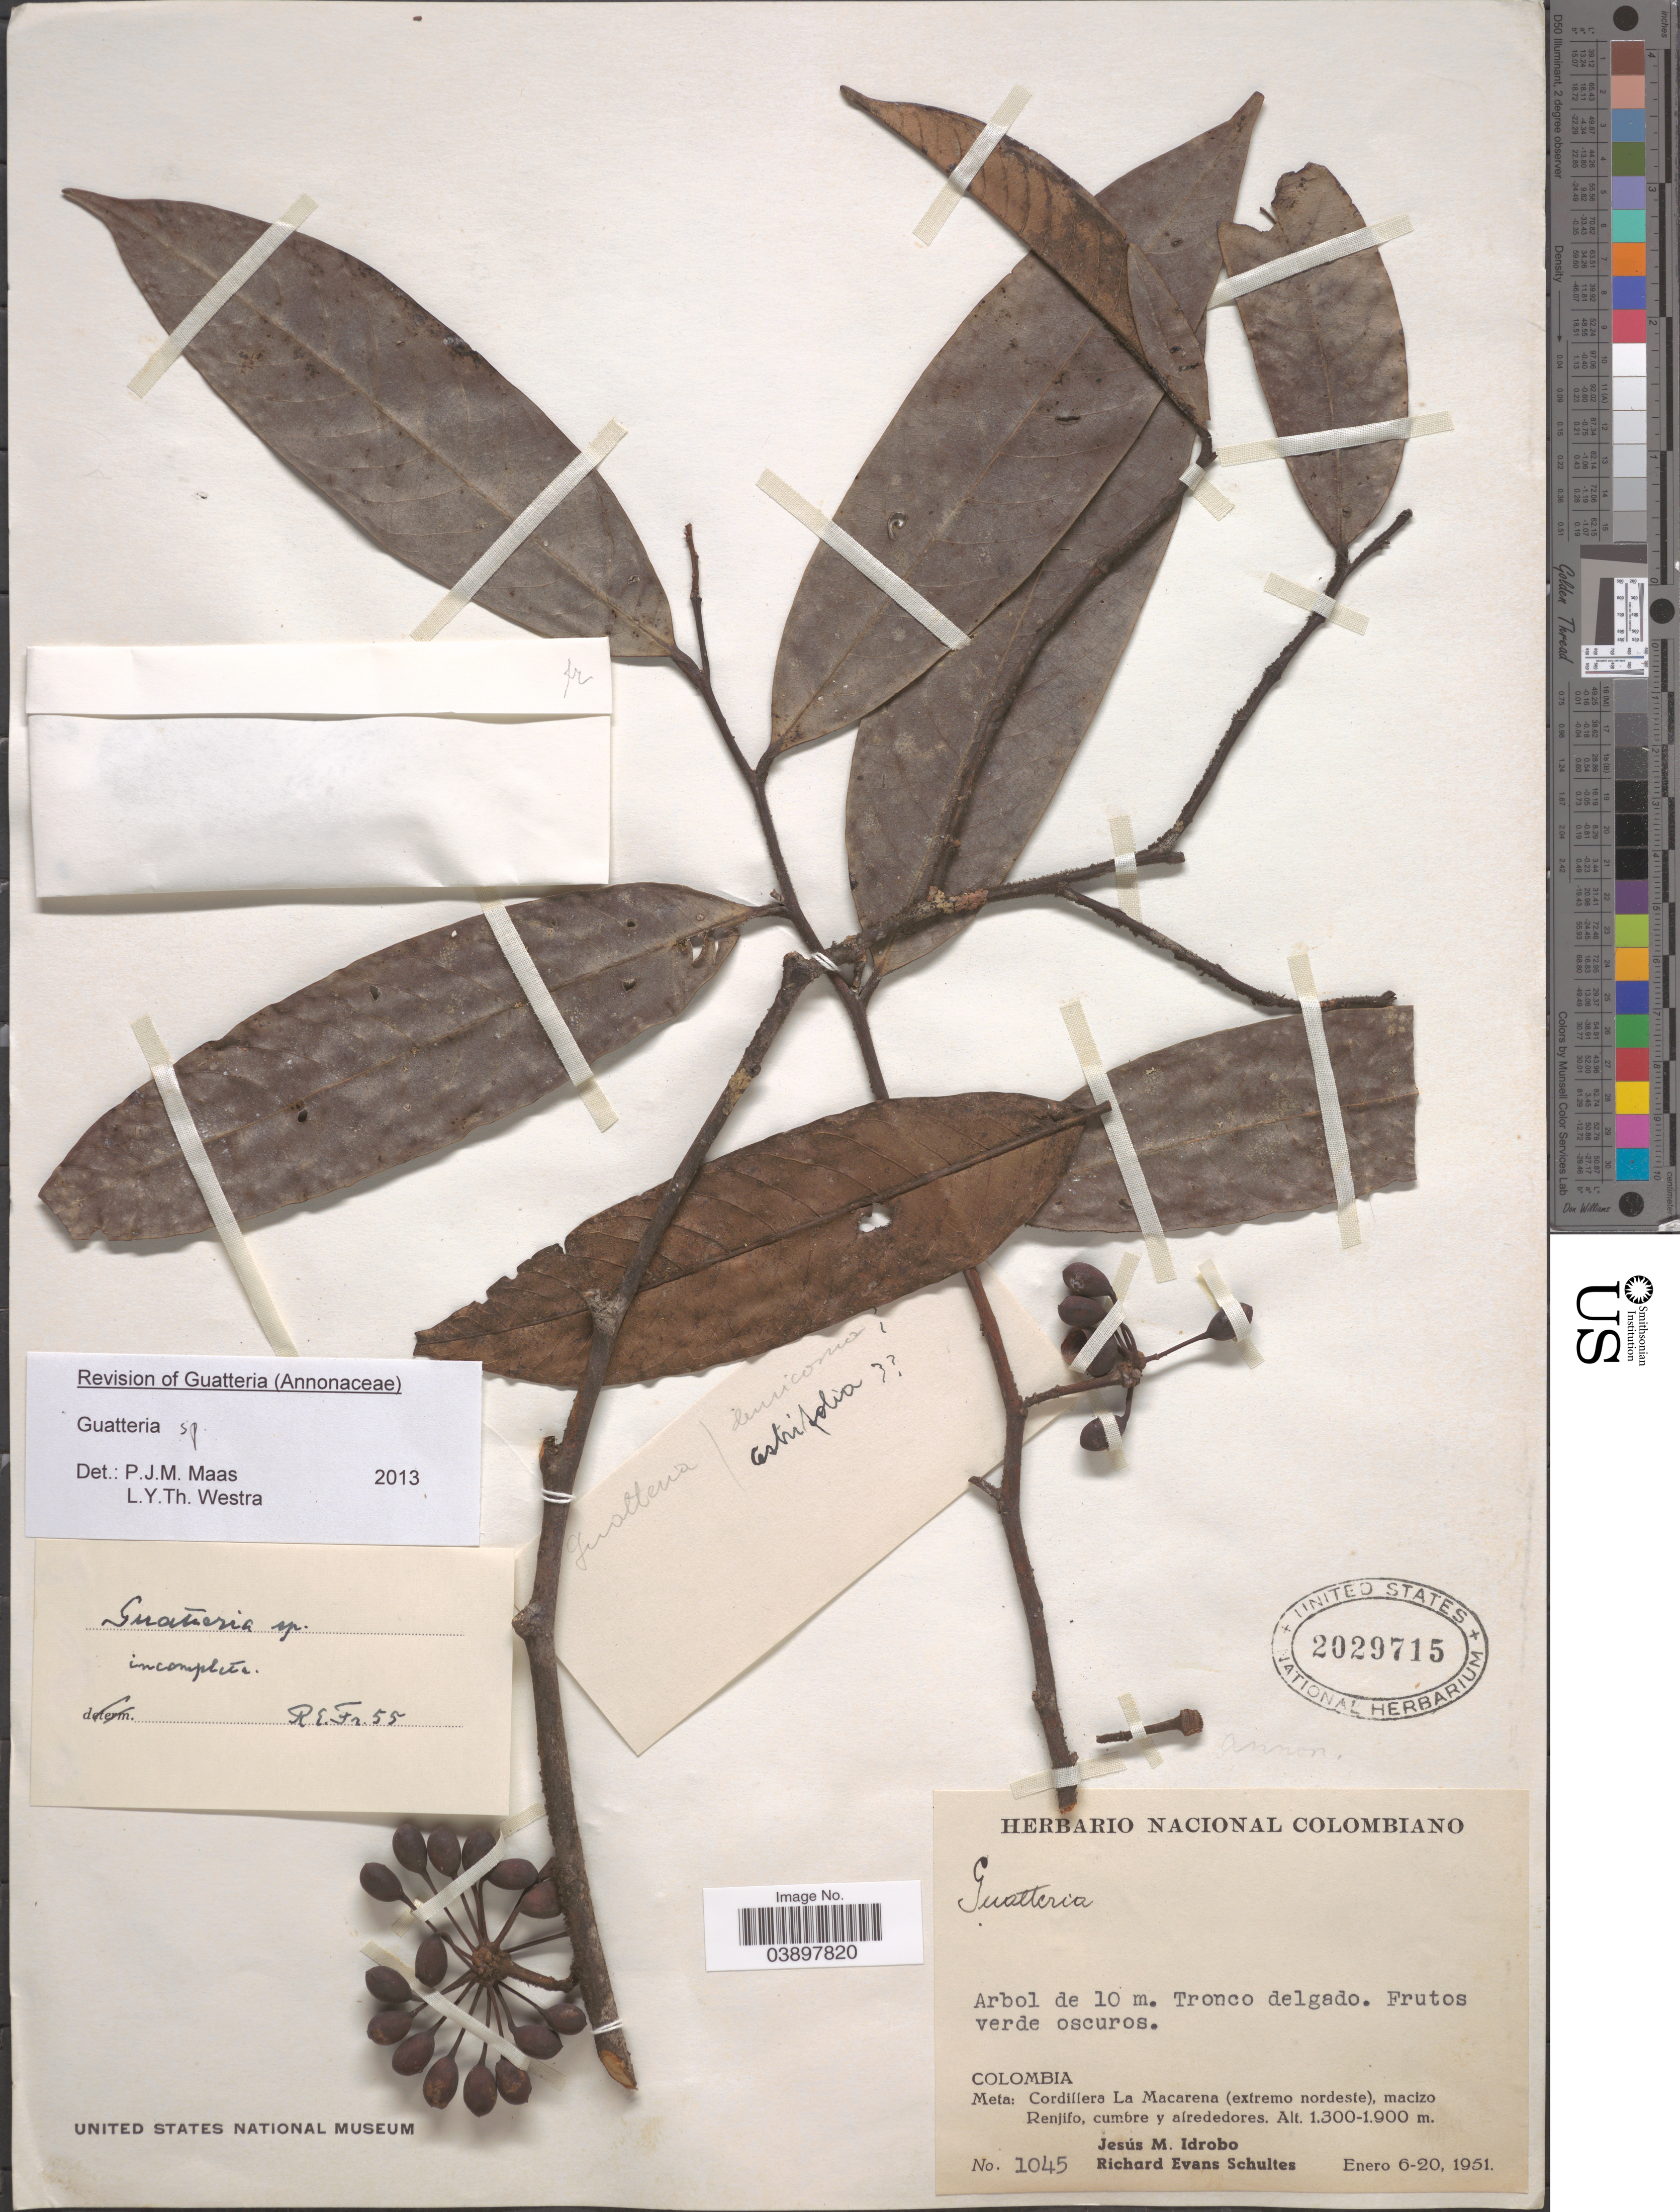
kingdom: Plantae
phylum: Tracheophyta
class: Magnoliopsida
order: Magnoliales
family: Annonaceae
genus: Guatteria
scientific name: Guatteria sp.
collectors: J. M. Idrobo & R. E. Schultes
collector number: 1045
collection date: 1951-01-06/1951-01-20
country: Colombia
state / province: Meta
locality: Cordillera La Macarena (extremo nordeste), macizo Renjifo.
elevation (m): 1300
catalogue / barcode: US 2029715